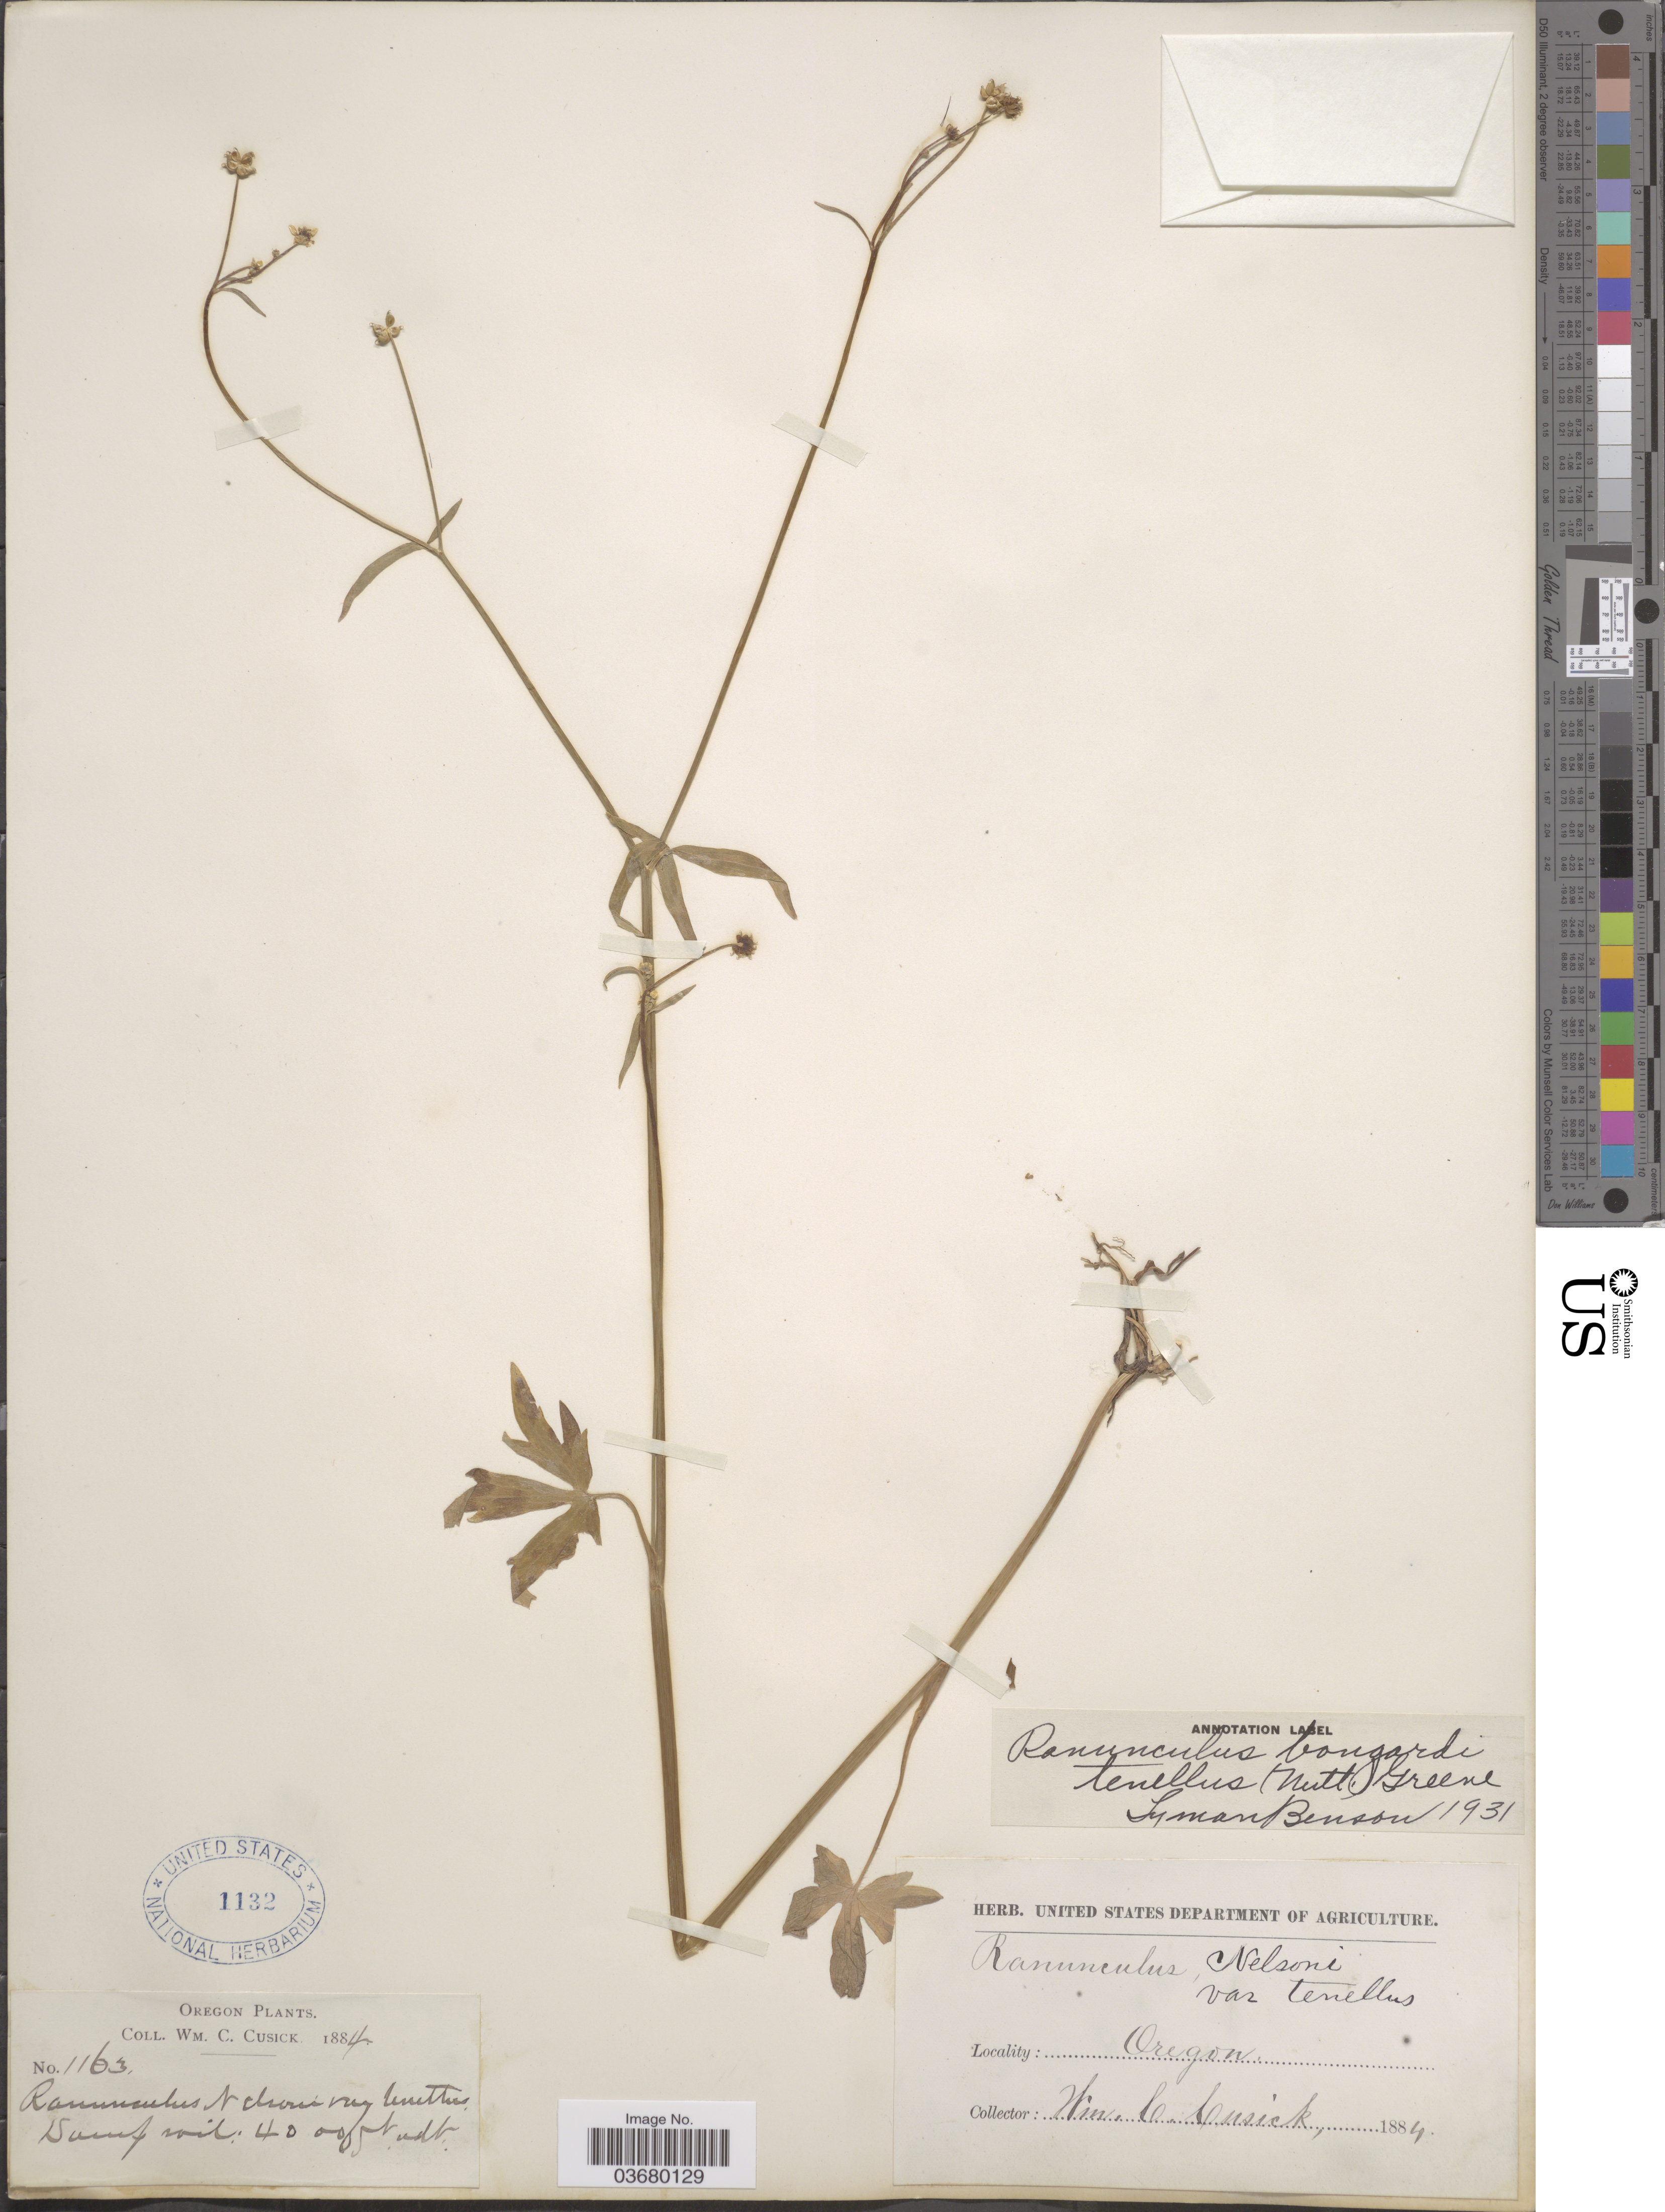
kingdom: Plantae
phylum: Tracheophyta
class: Magnoliopsida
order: Ranunculales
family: Ranunculaceae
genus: Ranunculus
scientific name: Ranunculus bongardii var. tenellus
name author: (A. Gray) Greene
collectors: W. C. Cusick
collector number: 1163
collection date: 1884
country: United States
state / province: Oregon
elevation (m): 1219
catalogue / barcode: US 1132